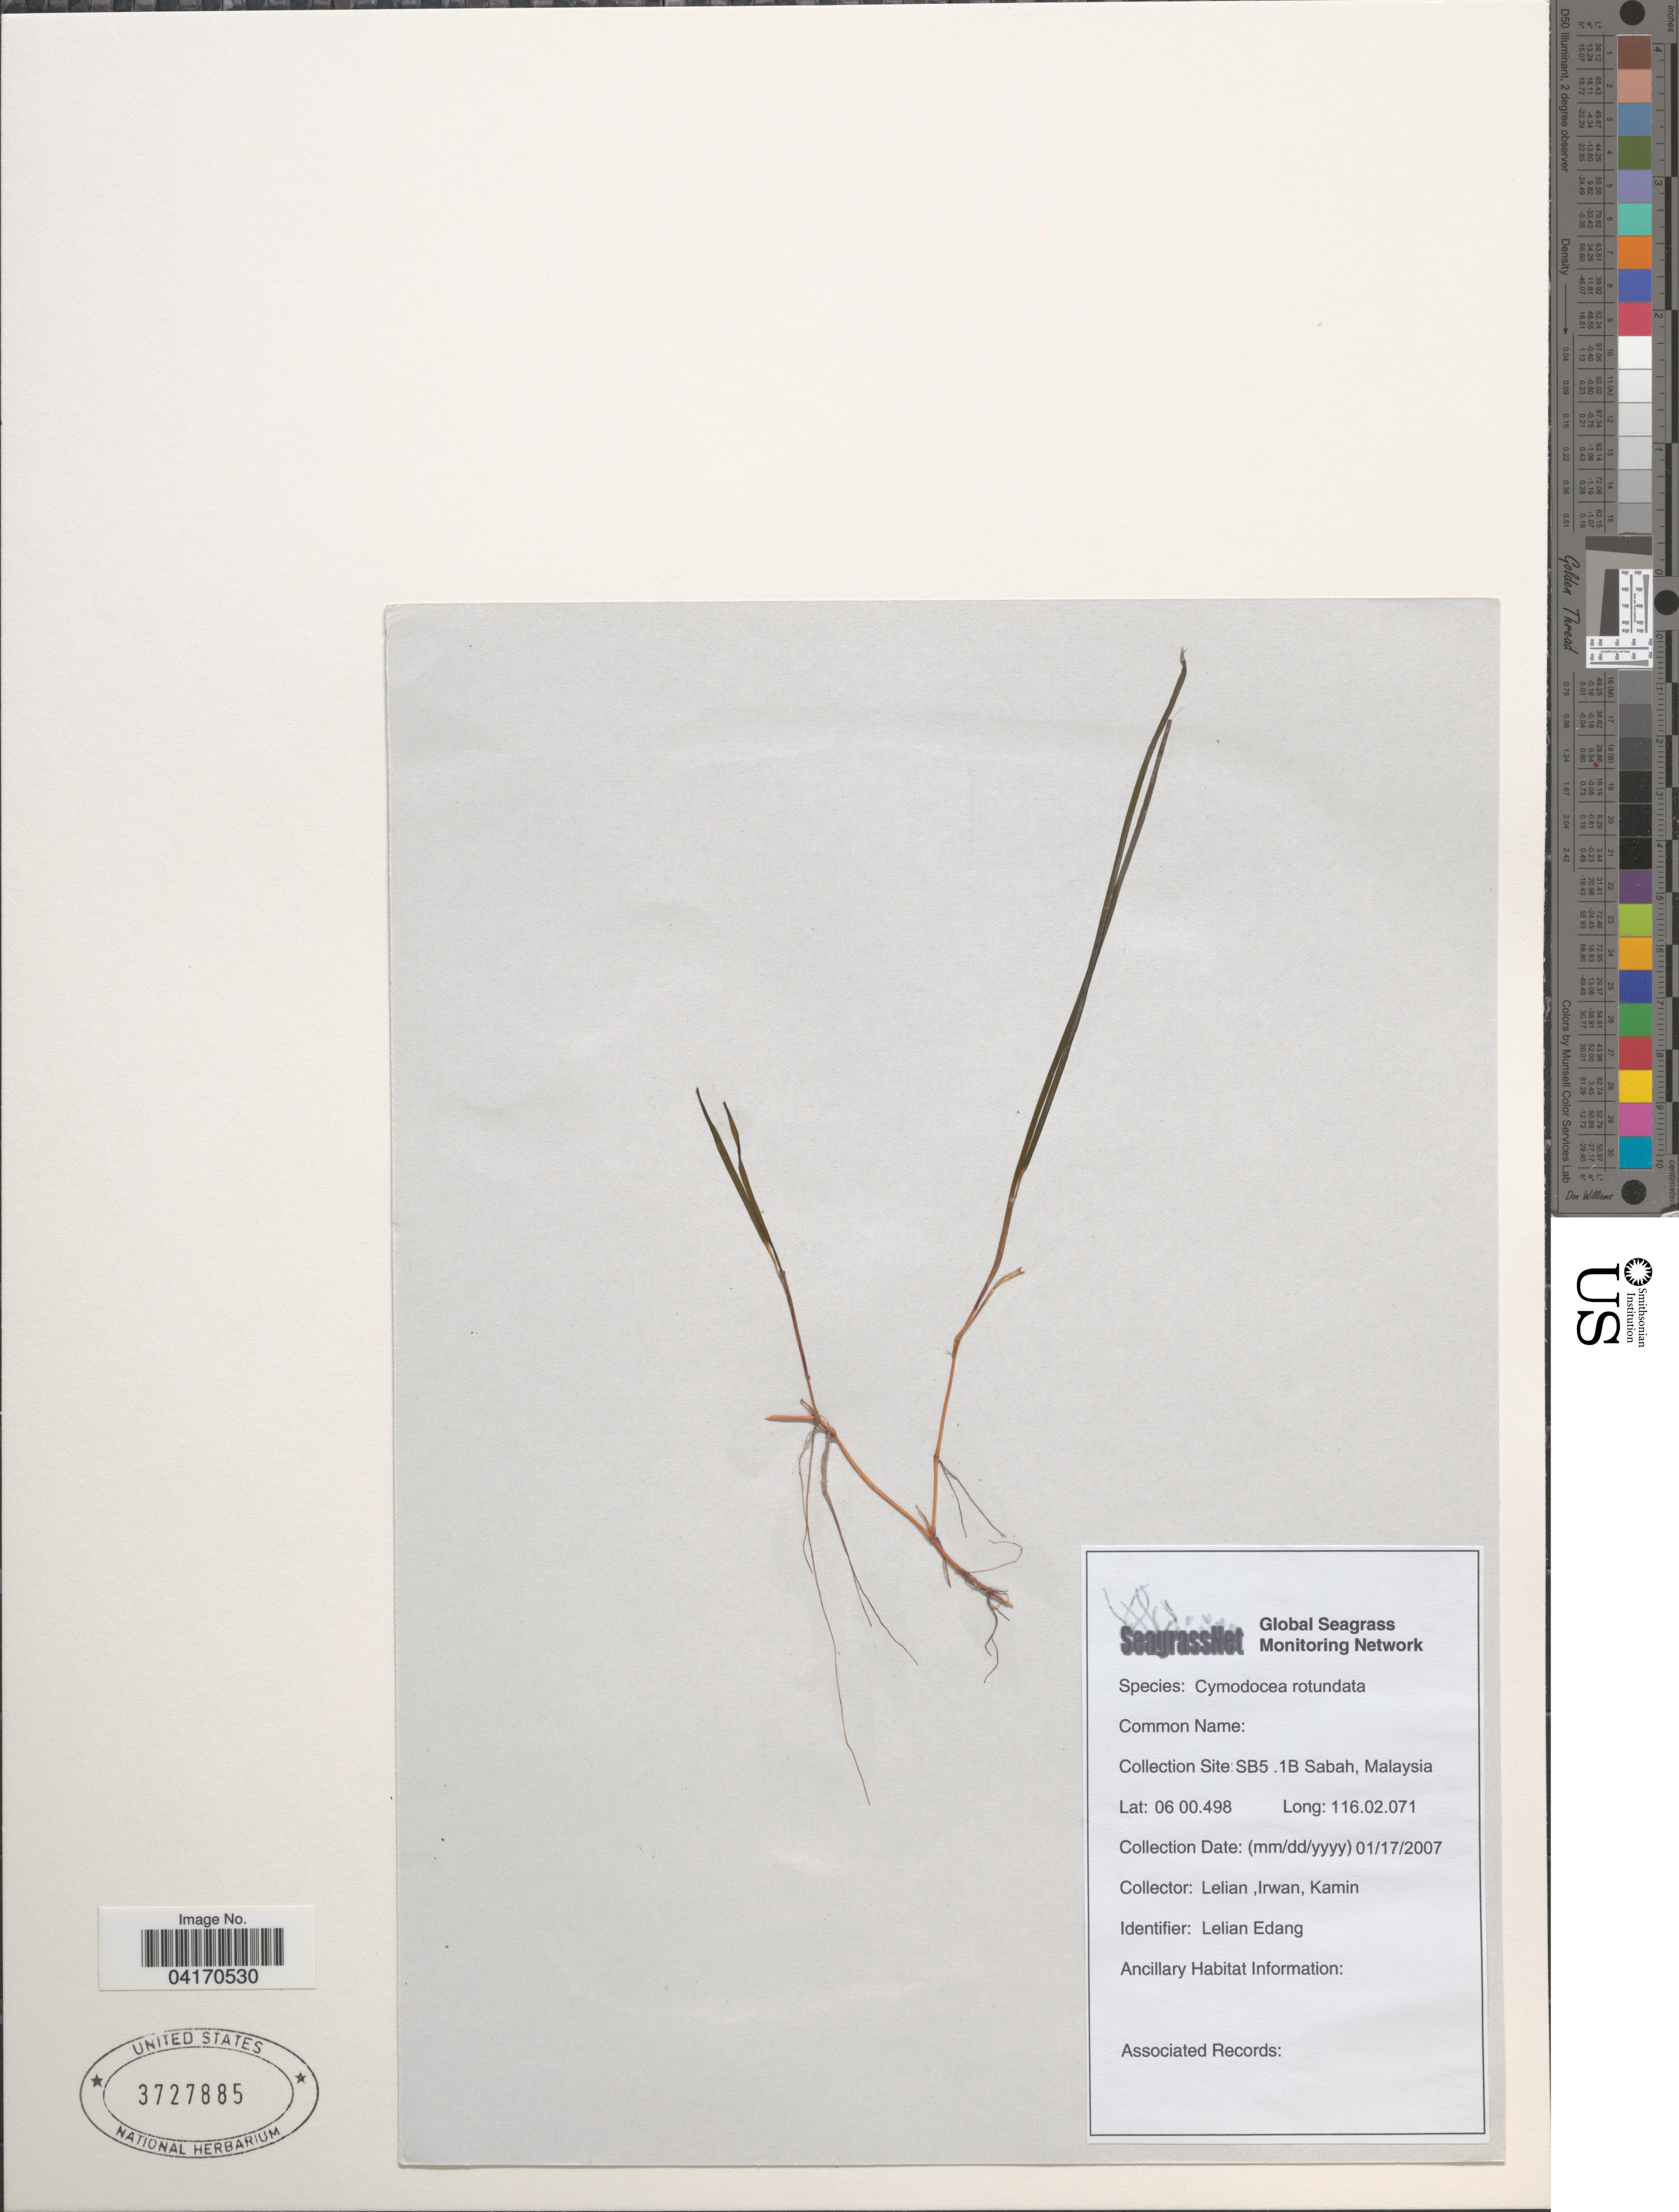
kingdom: Plantae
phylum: Tracheophyta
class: Liliopsida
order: Alismatales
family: Cymodoceaceae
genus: Cymodocea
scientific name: Cymodocea rotundata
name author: Asch. & Schweinf.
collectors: Lelian, Irwan & Kamin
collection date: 2007-01-17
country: Malaysia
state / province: Sabah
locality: Collection Site: SB5 .1B.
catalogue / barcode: US 3727885